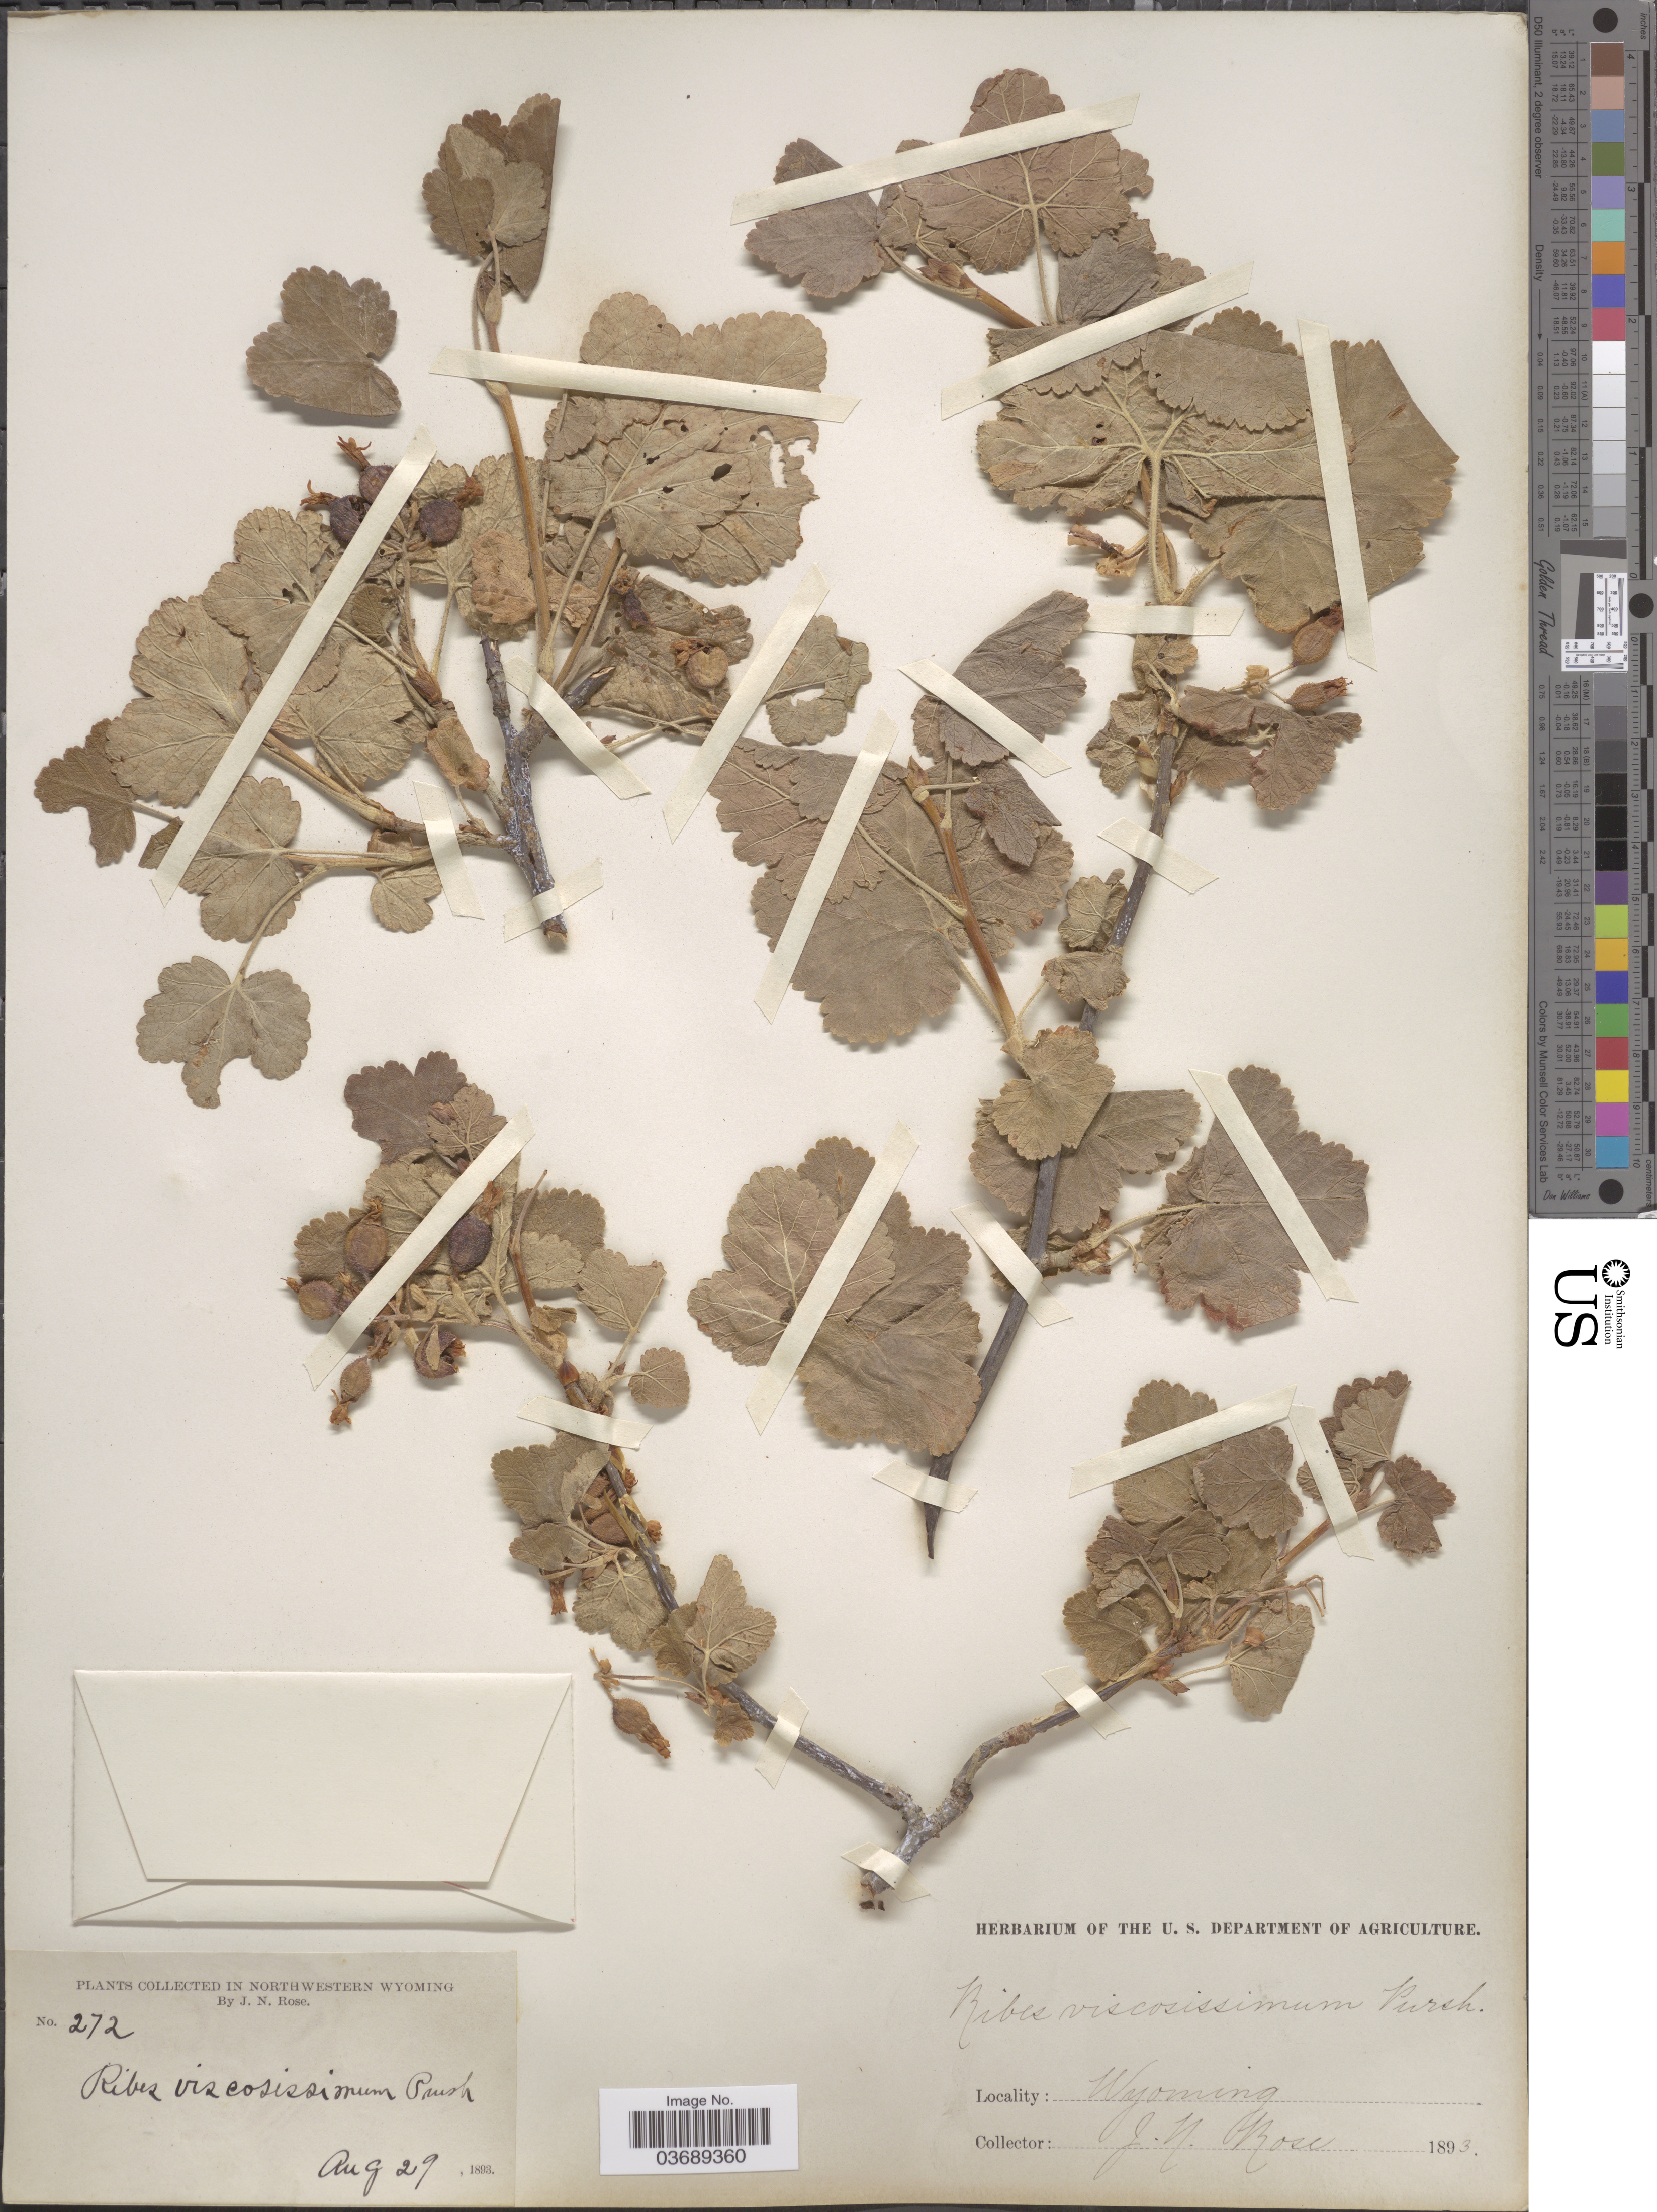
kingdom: Plantae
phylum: Tracheophyta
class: Magnoliopsida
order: Saxifragales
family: Grossulariaceae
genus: Ribes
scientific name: Ribes viscosissimum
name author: Pursh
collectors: J. N. Rose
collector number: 272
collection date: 1893-08-29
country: United States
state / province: Wyoming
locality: Northwestern Wyoming.